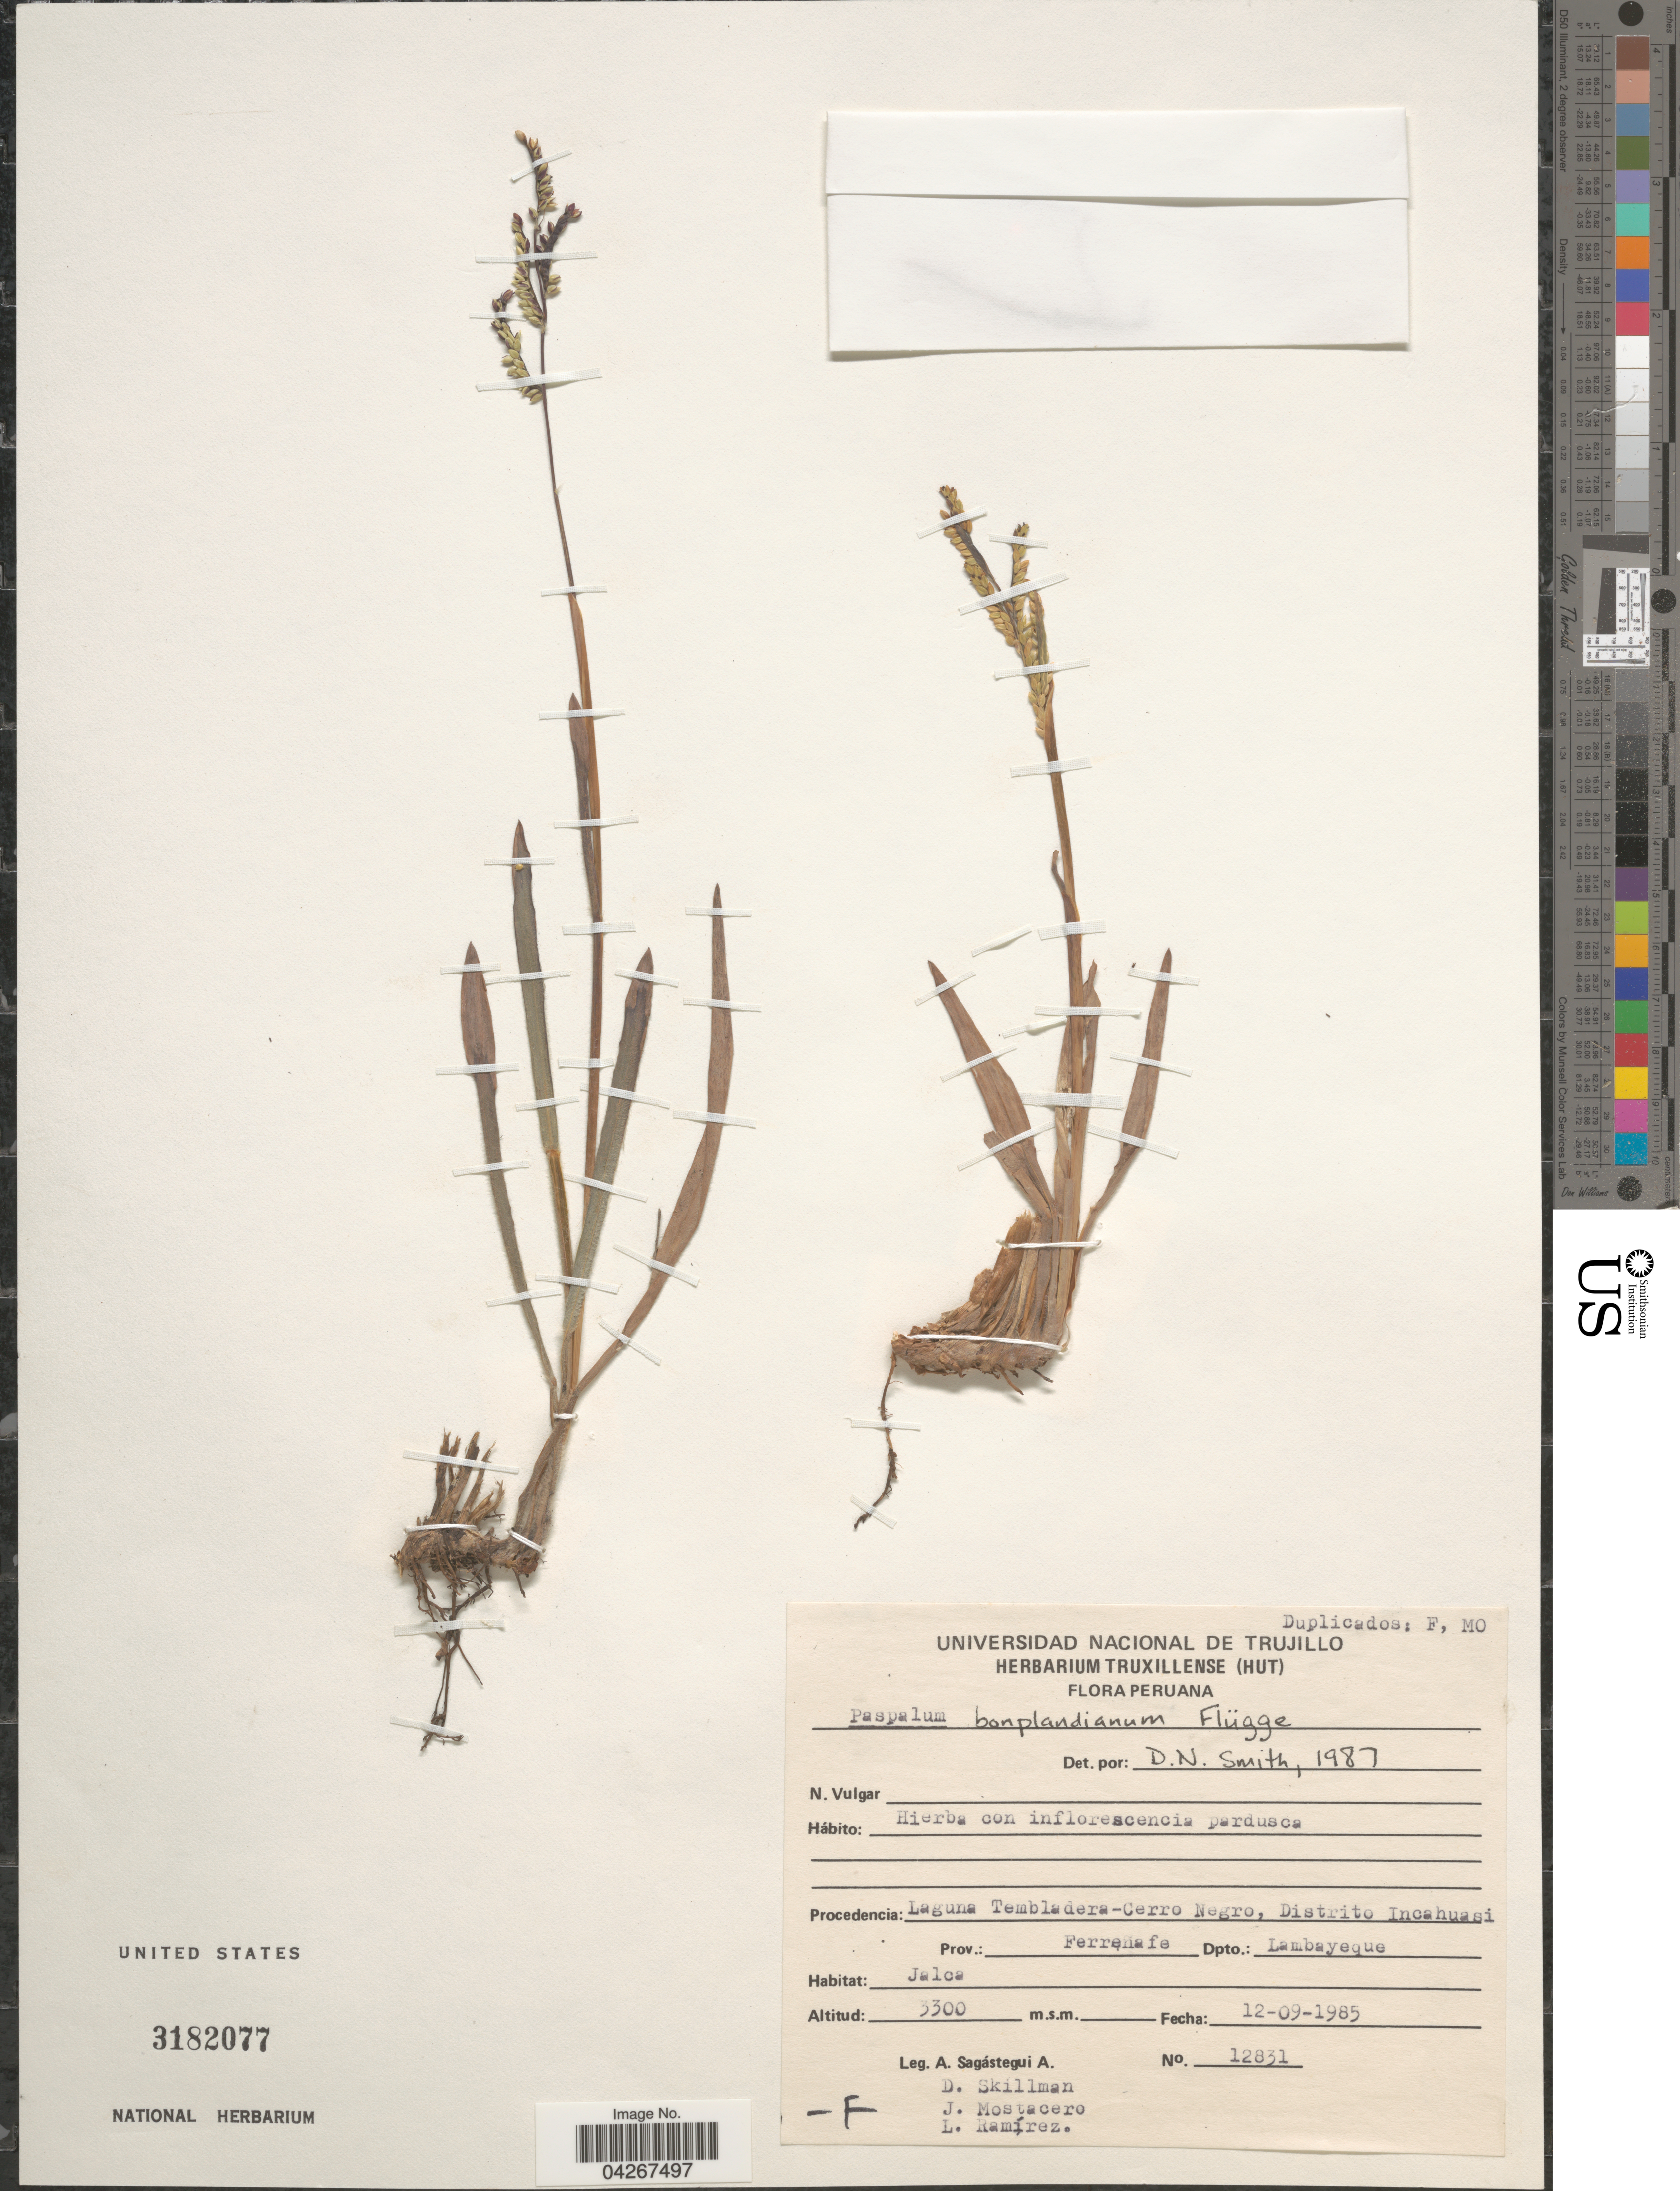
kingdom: Plantae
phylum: Tracheophyta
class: Liliopsida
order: Poales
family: Poaceae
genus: Paspalum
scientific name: Paspalum bonplandianum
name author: Flüggé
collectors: A. Sagástegui A., D. Skillman, J. Mostacero & L. Ramirez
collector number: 12831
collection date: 1985-09-12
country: Peru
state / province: Lambayeque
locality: Procedencia: Laguna Tembladera-Cerro Negro, Distrito Incahuasi. Prov. Ferreñafe. Dpto.: Lambayeque.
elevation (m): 3300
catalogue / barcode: US 3182077